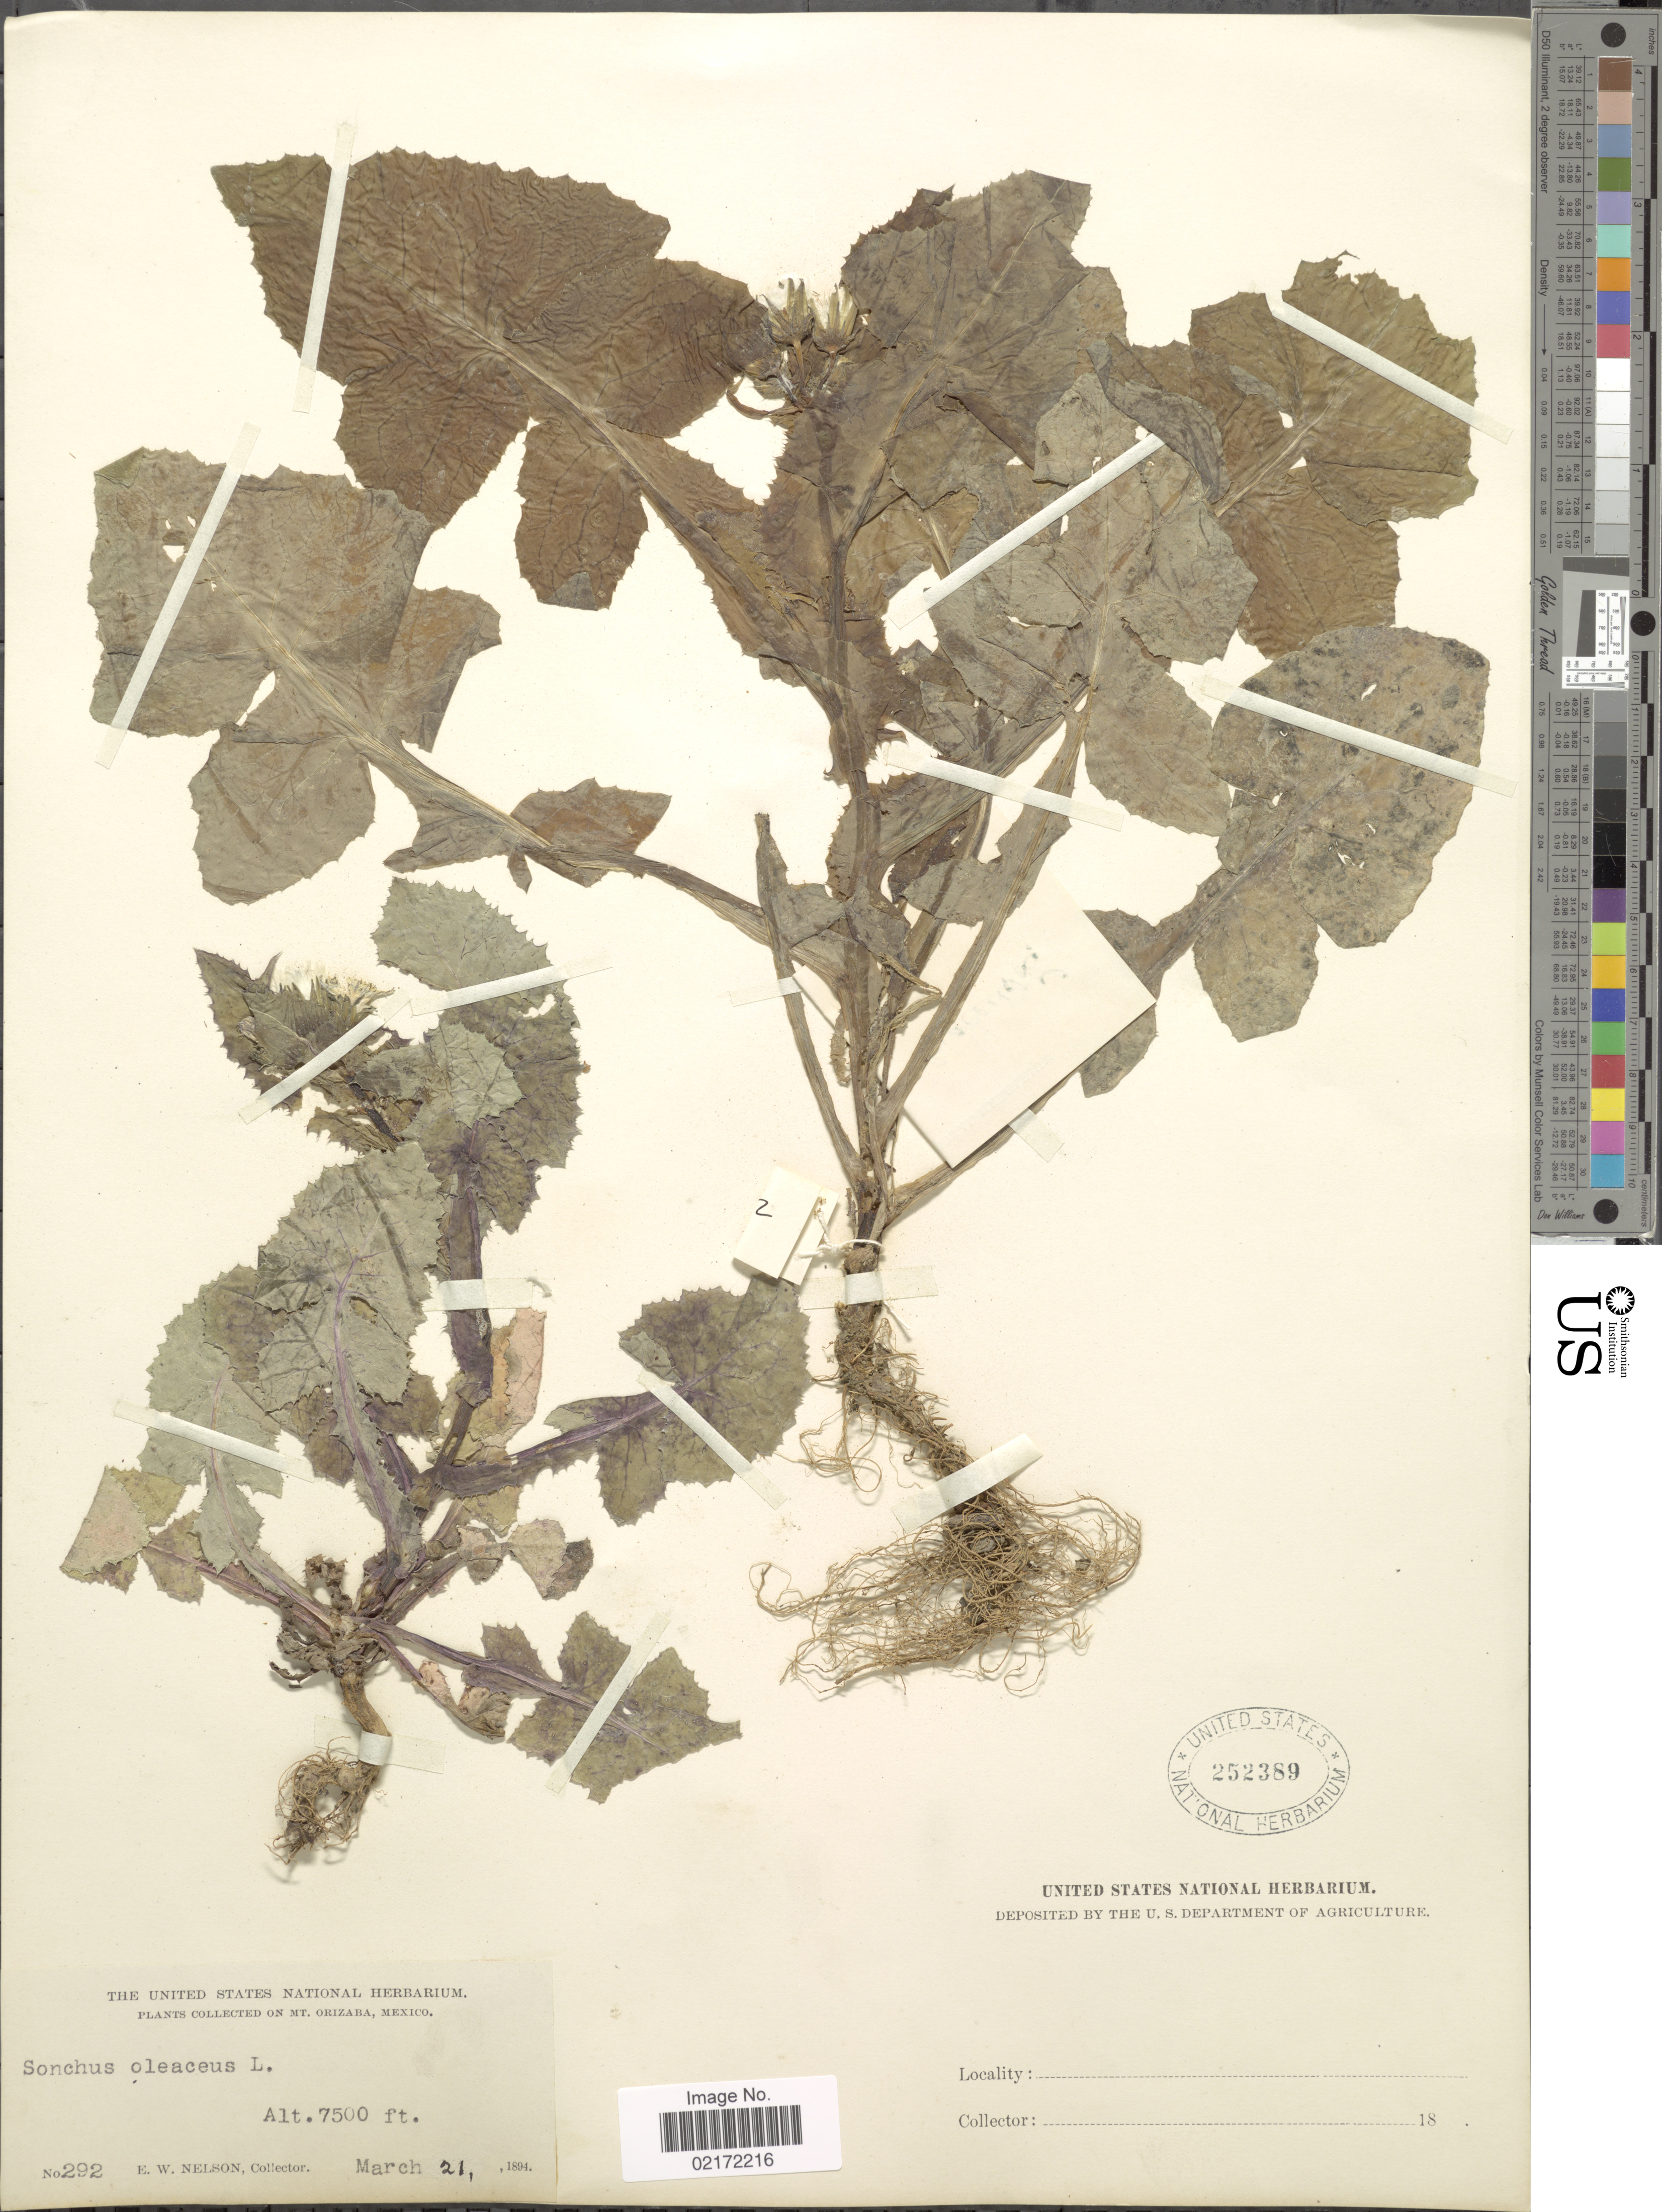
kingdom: Plantae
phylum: Tracheophyta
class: Magnoliopsida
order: Asterales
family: Asteraceae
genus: Sonchus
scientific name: Sonchus oleraceus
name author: L.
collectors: E. W. Nelson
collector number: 292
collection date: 1894-03-21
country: Mexico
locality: Mt. Orizaba.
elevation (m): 2286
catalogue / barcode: US 252389